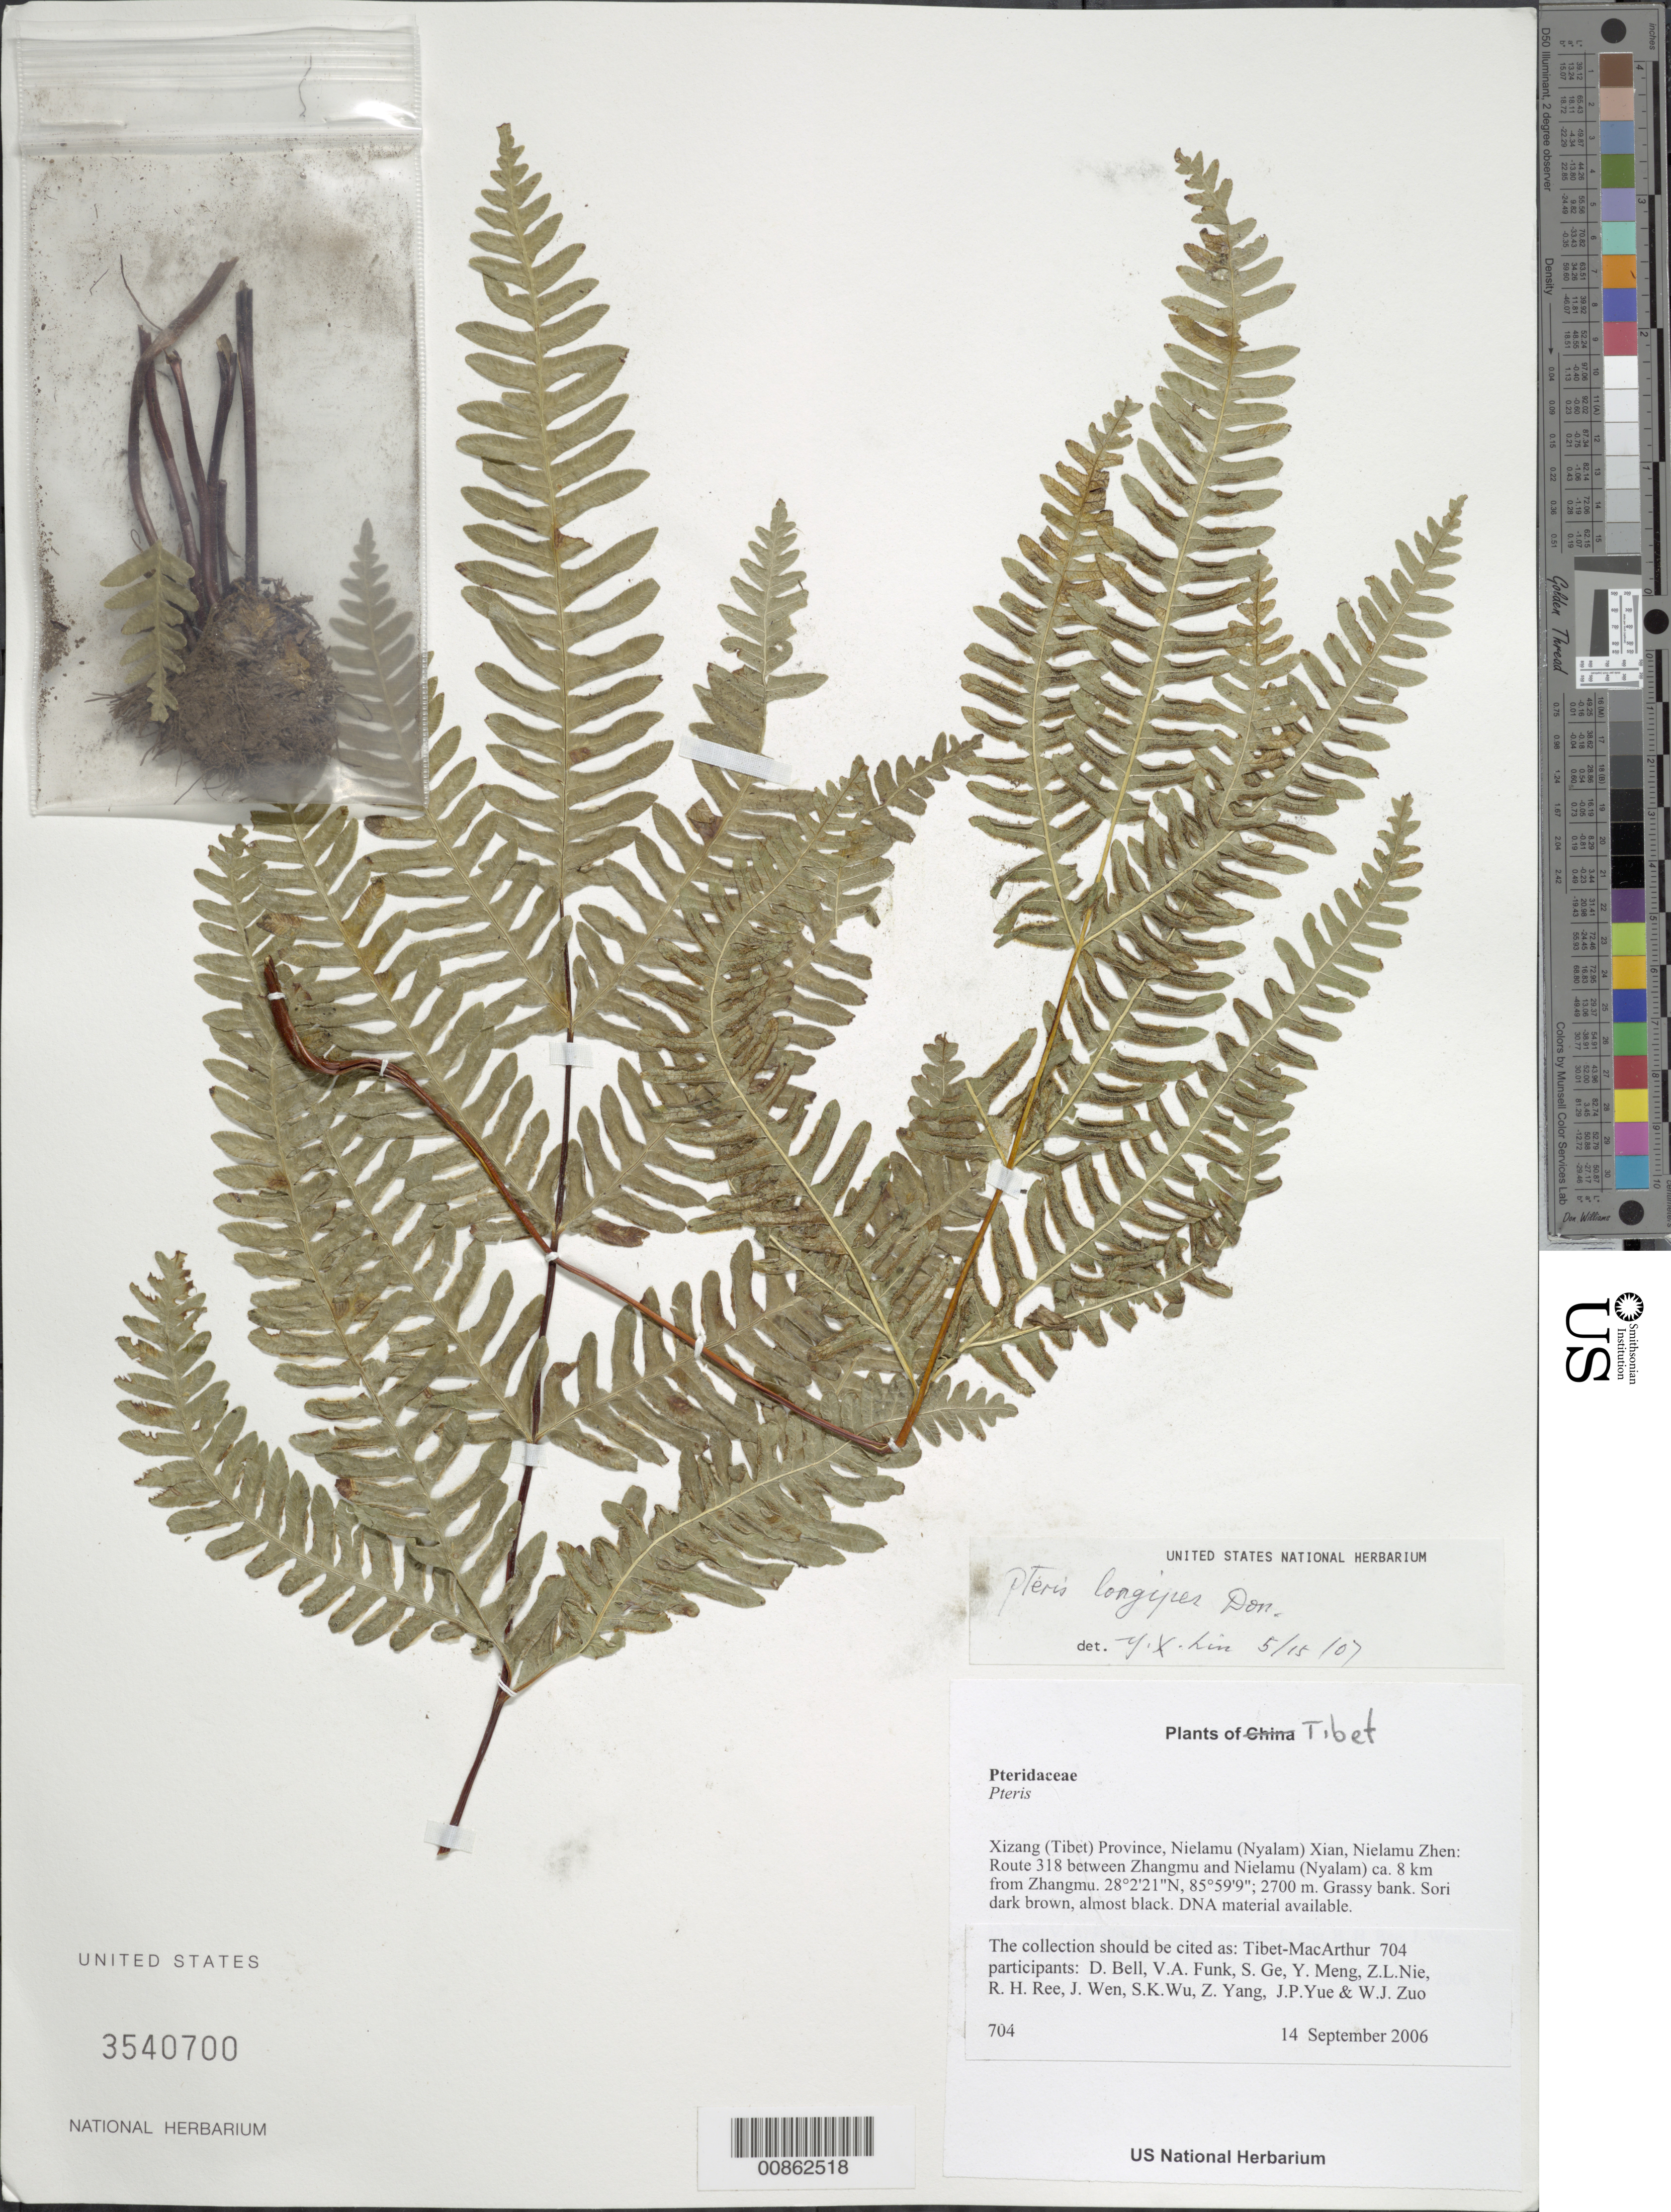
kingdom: Plantae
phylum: Tracheophyta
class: Polypodiopsida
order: Polypodiales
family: Pteridaceae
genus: Pteris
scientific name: Pteris longipes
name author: D. Don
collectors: Tibet-MacArthur, D. A. Bell, V. Funk, S. Ge, Y. Meng, Z. Nie, R. Ree, J. Wen, J. Yue & W. Zuo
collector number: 704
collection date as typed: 14 Sep 2006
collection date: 2006-09-14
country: China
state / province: Xizang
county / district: Nielamu (Nyalam) Xian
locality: Nielamu Zhen. Route 318 between Zhangmu and Nielamu (Nyalam) ca. 8 km from Zhangmu.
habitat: Rocky slope with scattered shrubs. Grassy bank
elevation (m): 2700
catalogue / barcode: US 3540700